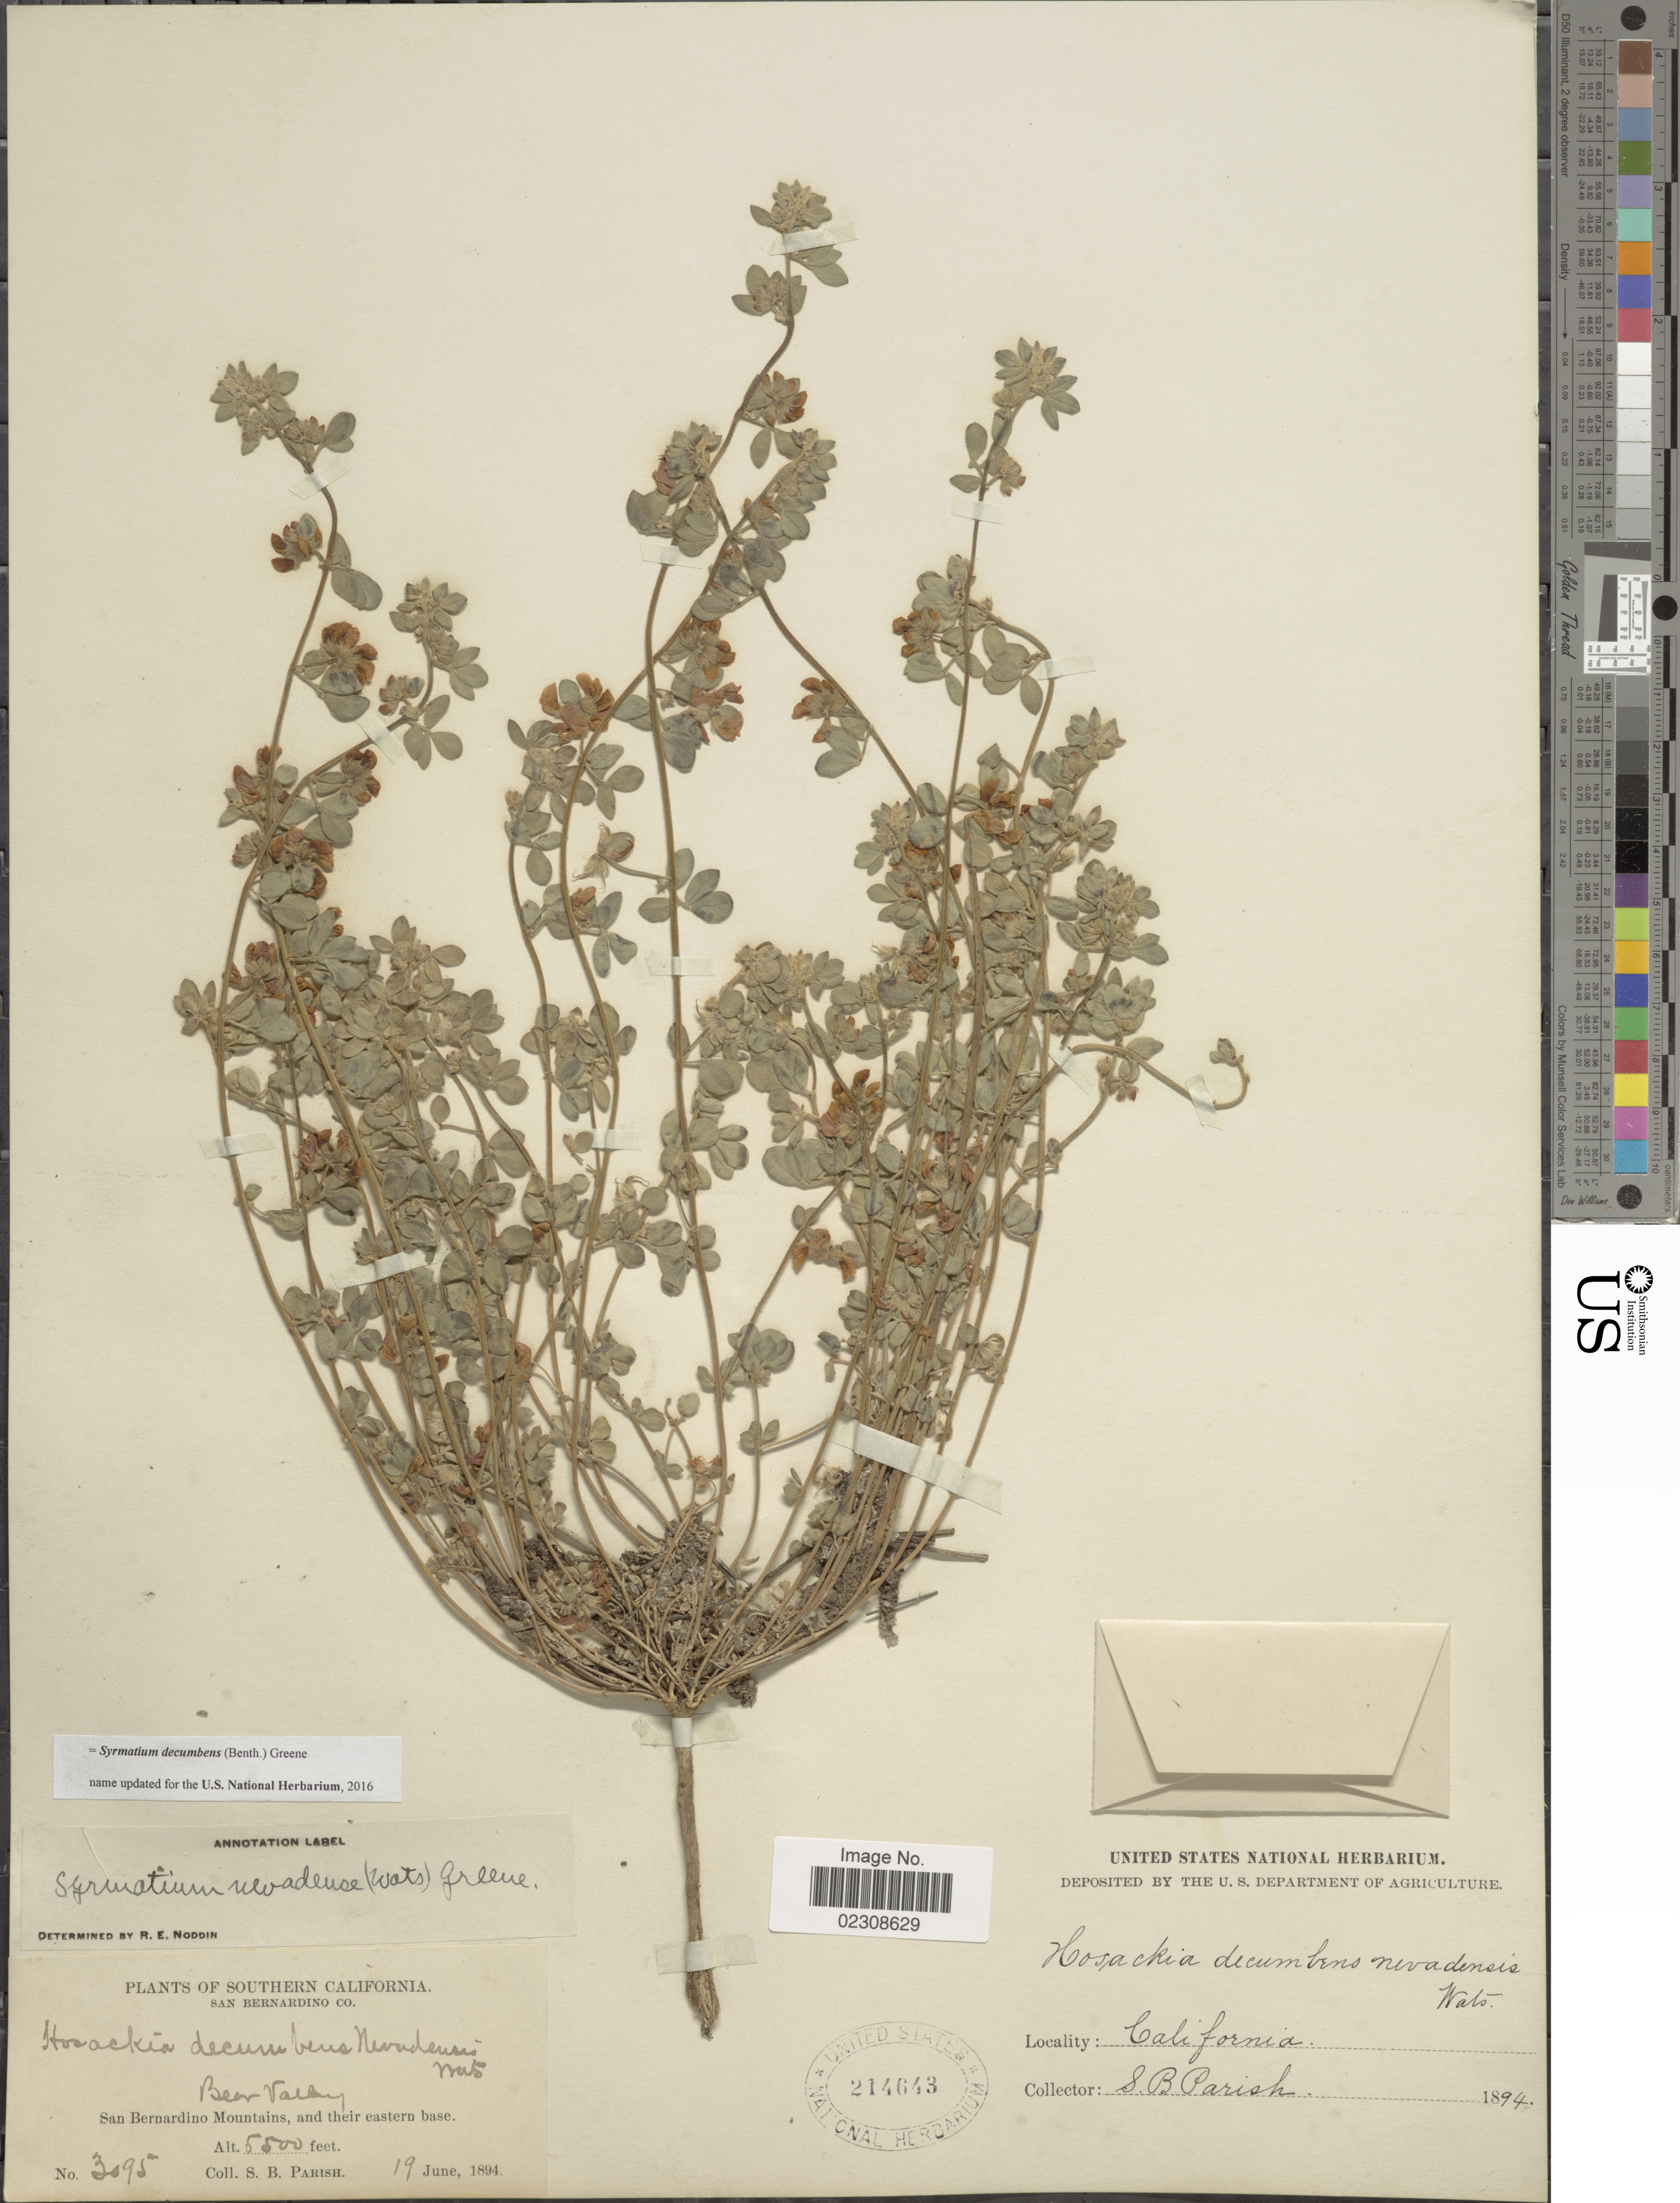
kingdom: Plantae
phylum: Tracheophyta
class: Magnoliopsida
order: Fabales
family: Fabaceae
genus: Syrmatium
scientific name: Syrmatium decumbens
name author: (Benth.) Greene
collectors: S. B. Parish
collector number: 3095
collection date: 1894-06-19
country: United States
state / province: California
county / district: San Bernardino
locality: Southern California. San Bernardino Co. Bear Valley. San Bernardino Mountains, and their eastern base.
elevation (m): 1676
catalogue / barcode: US 214643